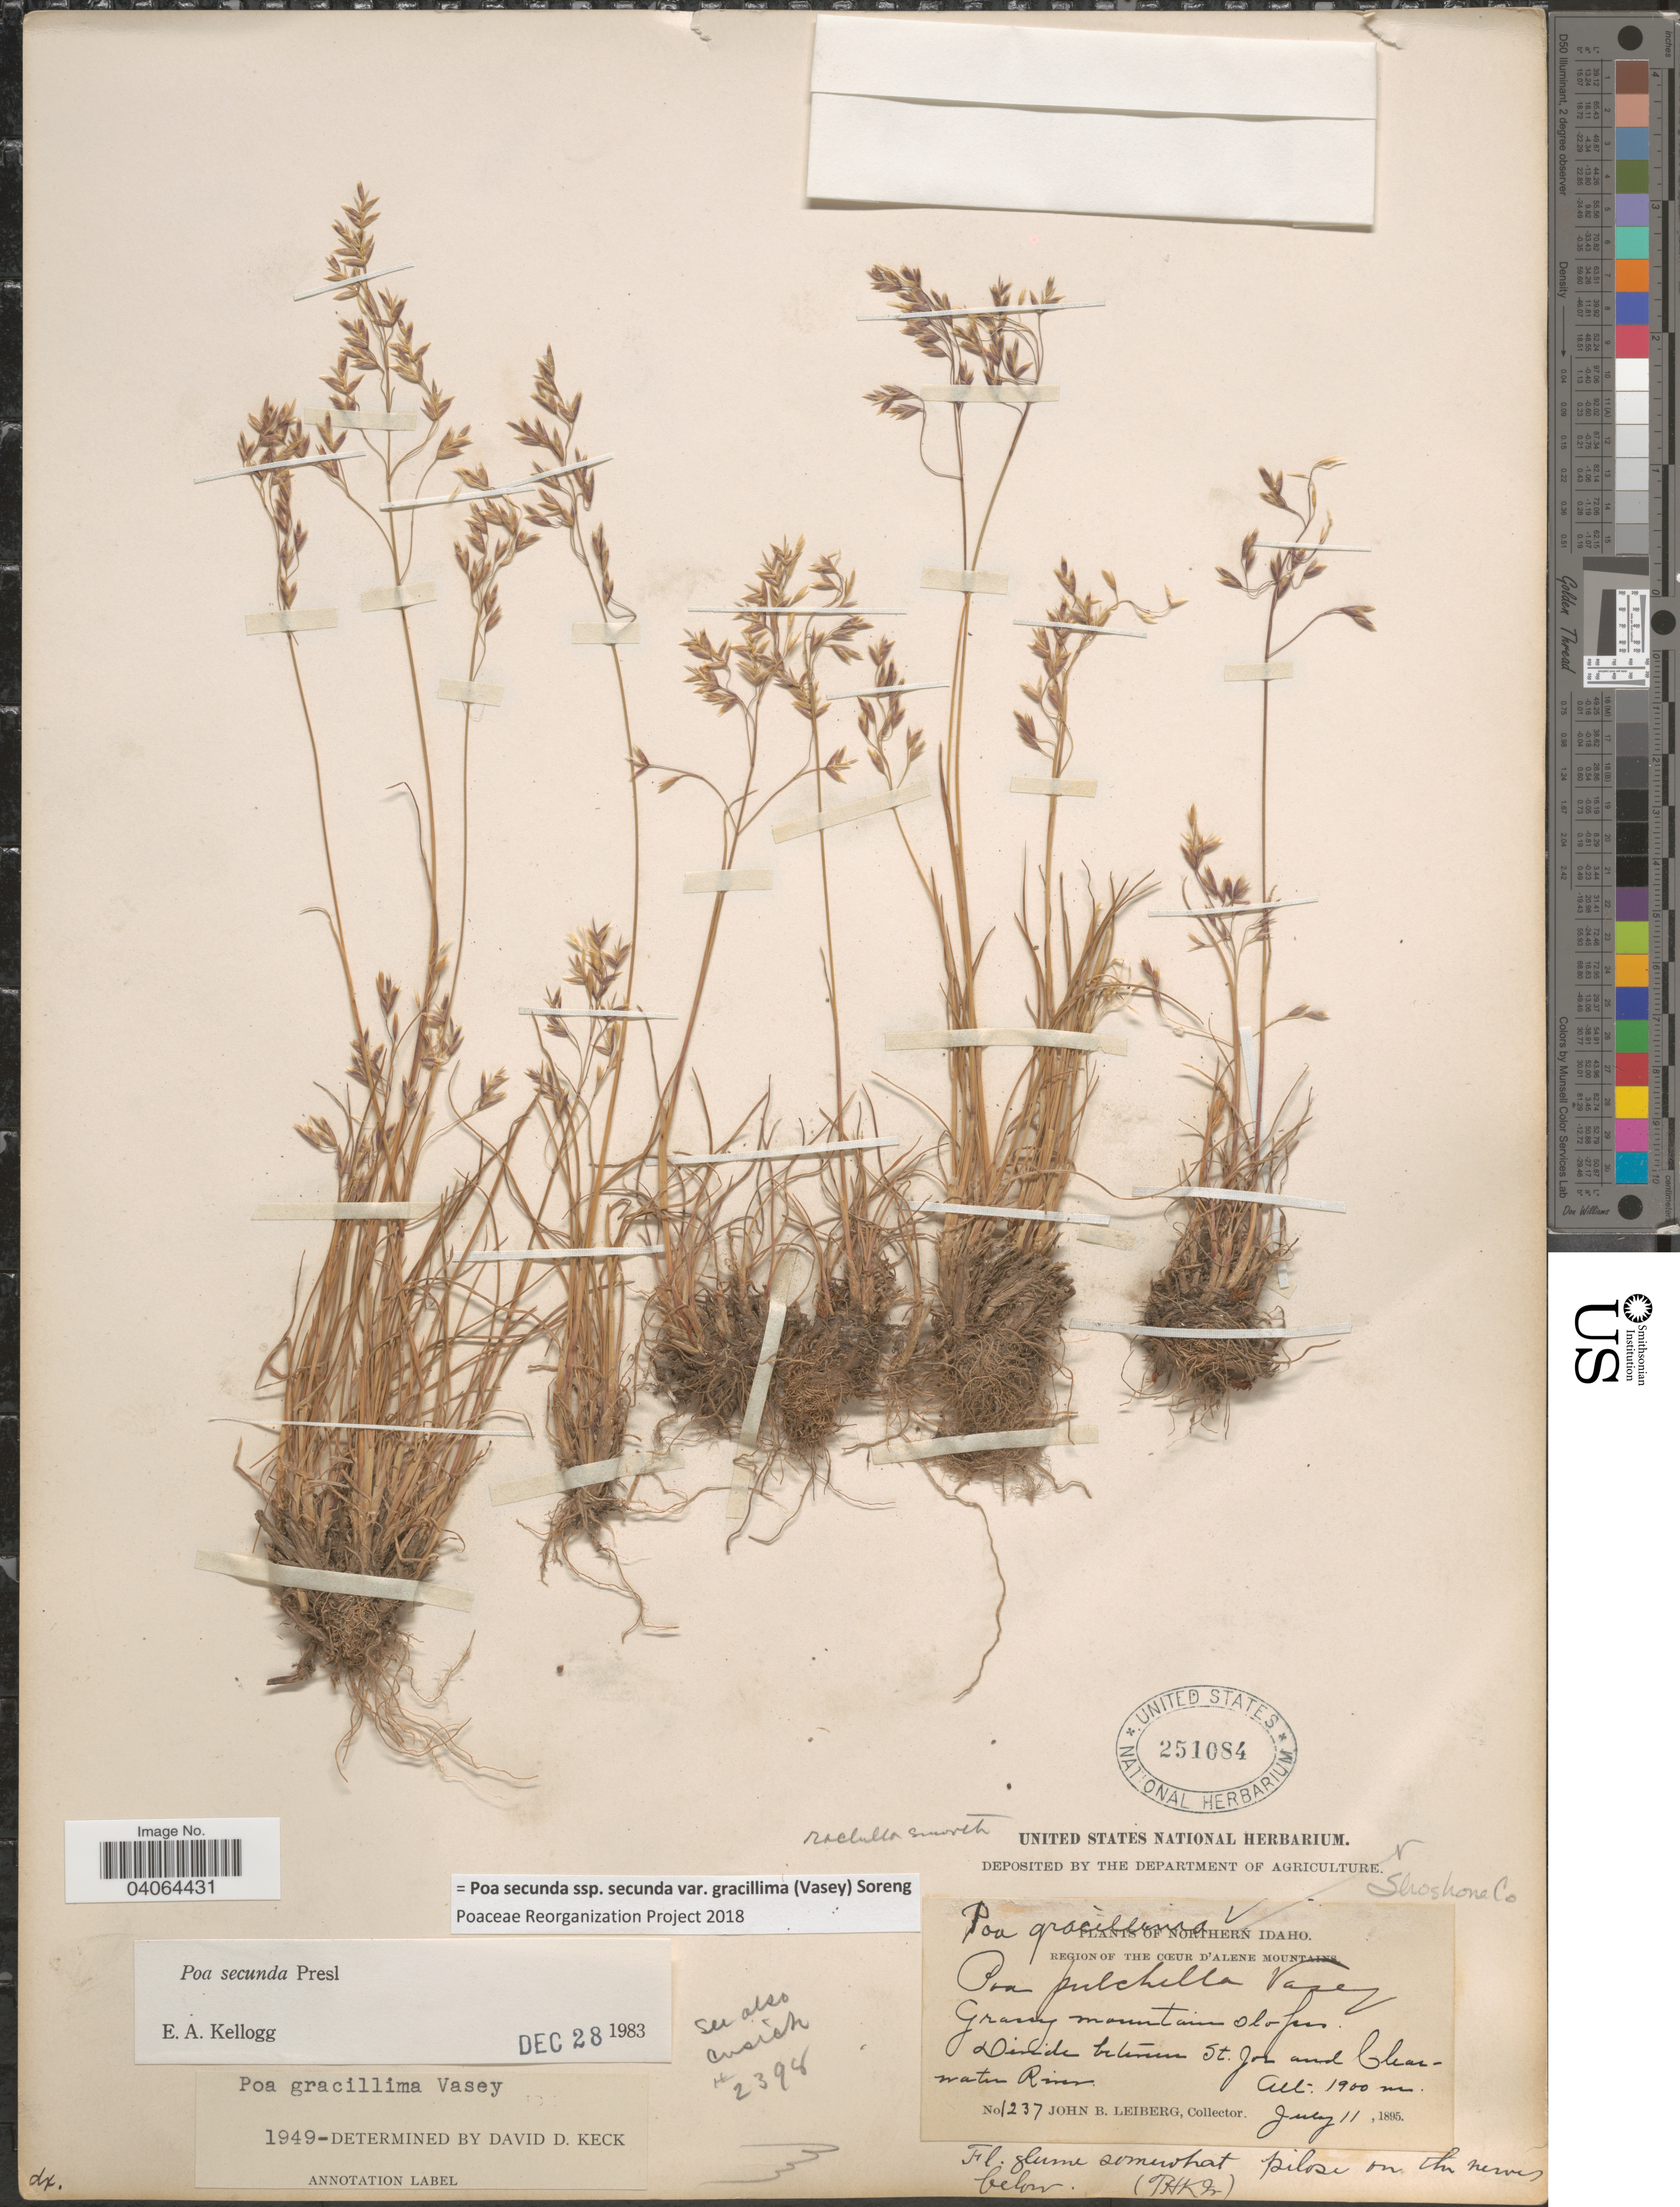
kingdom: Plantae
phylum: Tracheophyta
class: Liliopsida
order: Poales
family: Poaceae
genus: Poa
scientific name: Poa secunda subsp. secunda var. gracillima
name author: (Vasey) Soreng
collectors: J. B. Leiberg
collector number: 1237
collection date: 1895-07-11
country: United States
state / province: Idaho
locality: Northern Idaho. Region of the Cœur D' Alene Mountains. Grassy mountain slopes. Divide between St. Jor and Clearwater River. Shoshone Co.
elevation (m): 1900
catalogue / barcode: US 251084